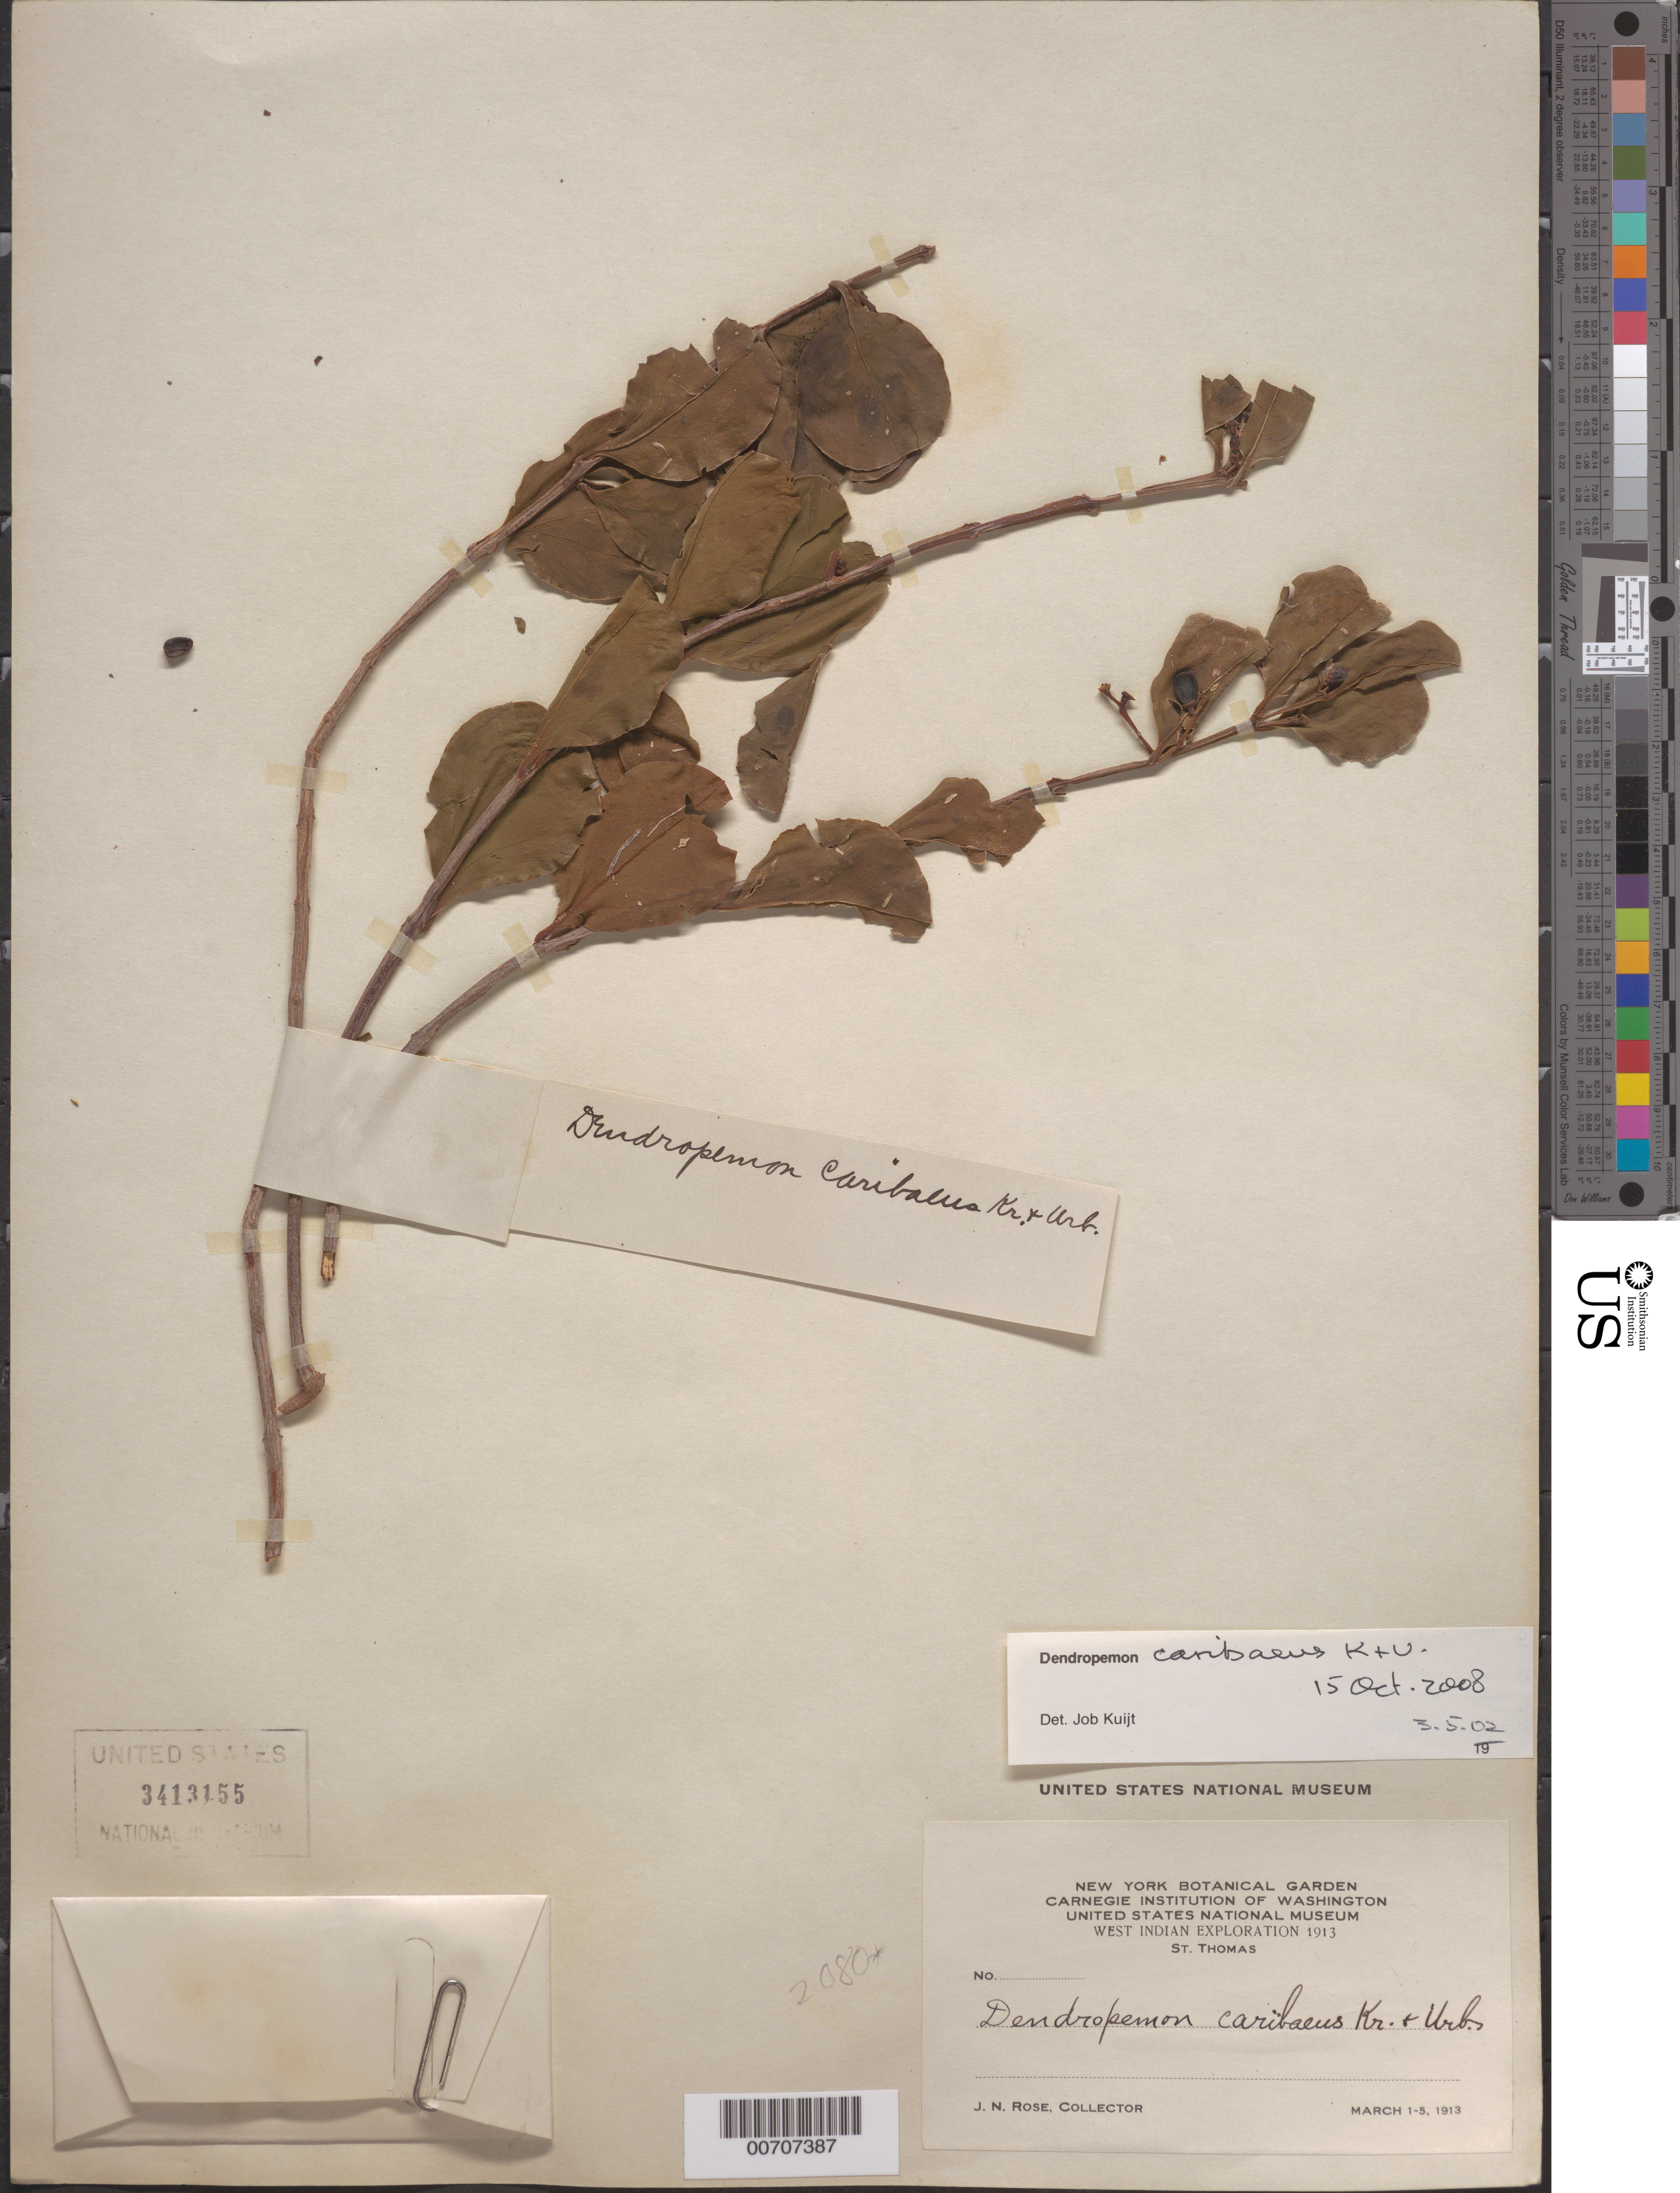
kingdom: Plantae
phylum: Tracheophyta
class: Magnoliopsida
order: Santalales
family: Loranthaceae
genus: Dendropemon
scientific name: Dendropemon caribaeus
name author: Krug & Urb.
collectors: J. N. Rose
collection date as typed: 01 Mar 1913 to 05 Mar 1913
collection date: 1913-03-01/1913-03-05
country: U.S. Virgin Islands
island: St. Thomas Island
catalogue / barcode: US 3413155